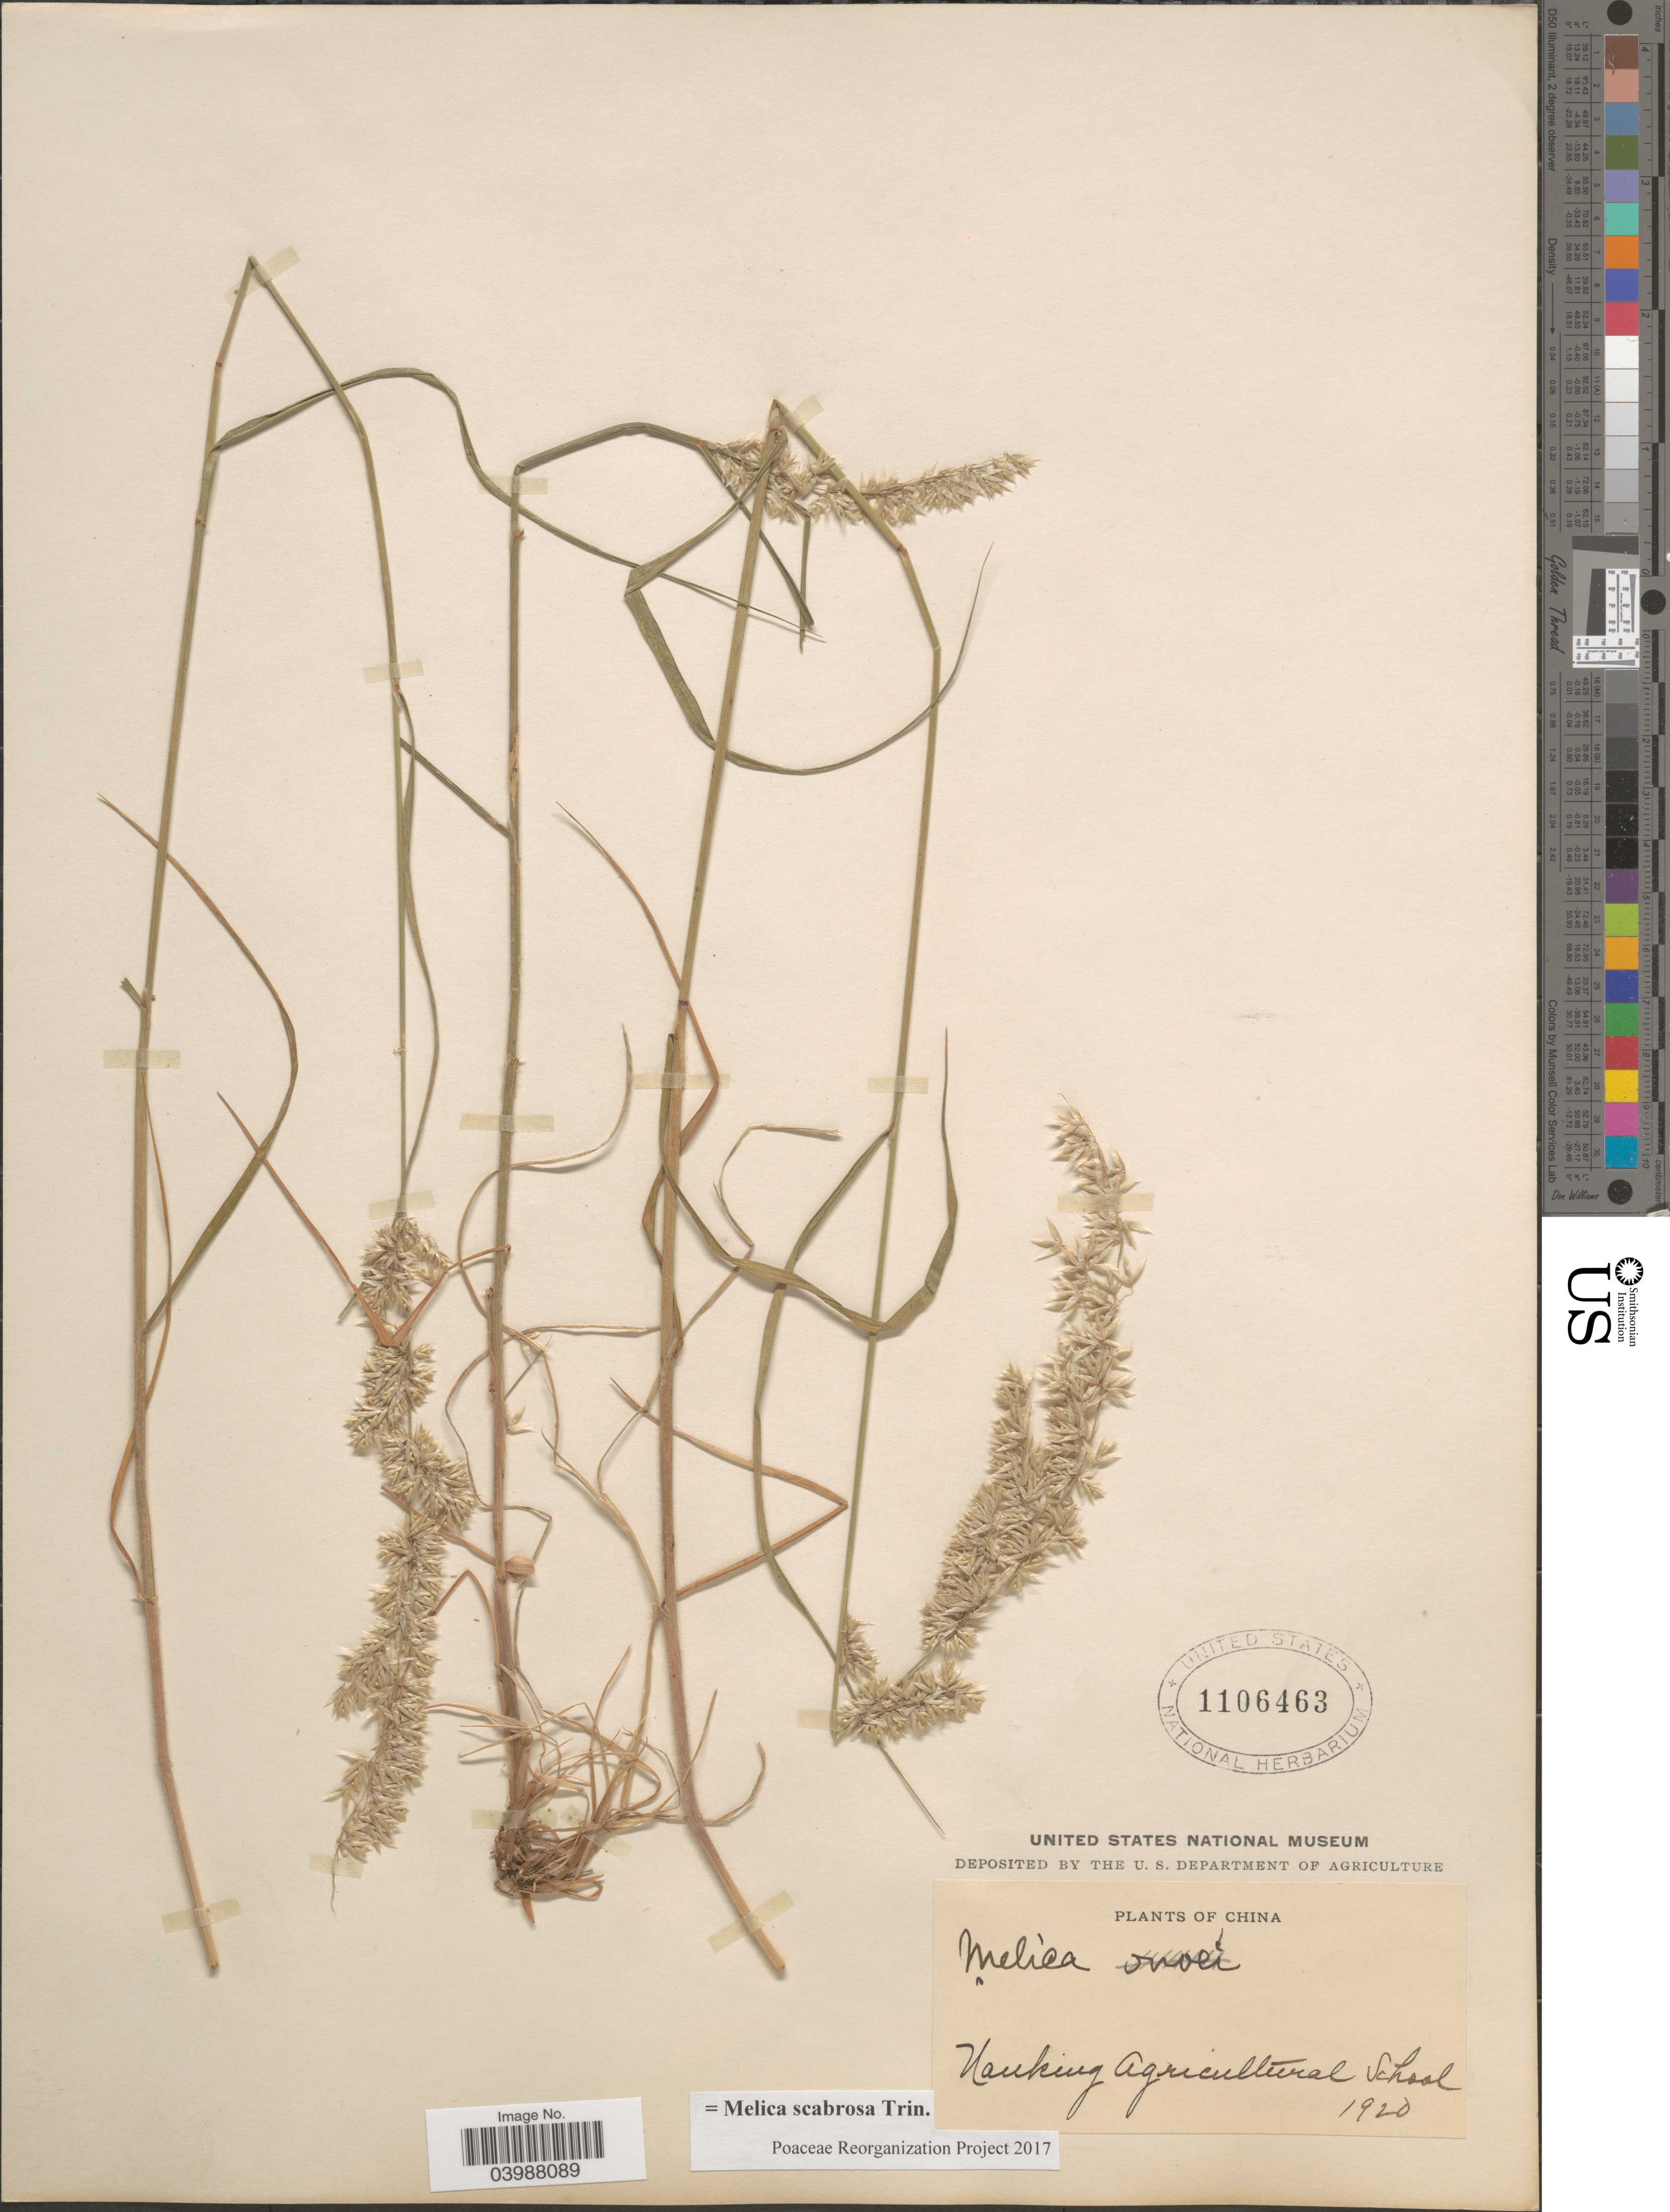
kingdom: Plantae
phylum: Tracheophyta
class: Liliopsida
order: Poales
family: Poaceae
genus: Melica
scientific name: Melica scabrosa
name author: Trin.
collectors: Nanking Agricultural School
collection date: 1920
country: China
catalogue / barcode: US 1106463